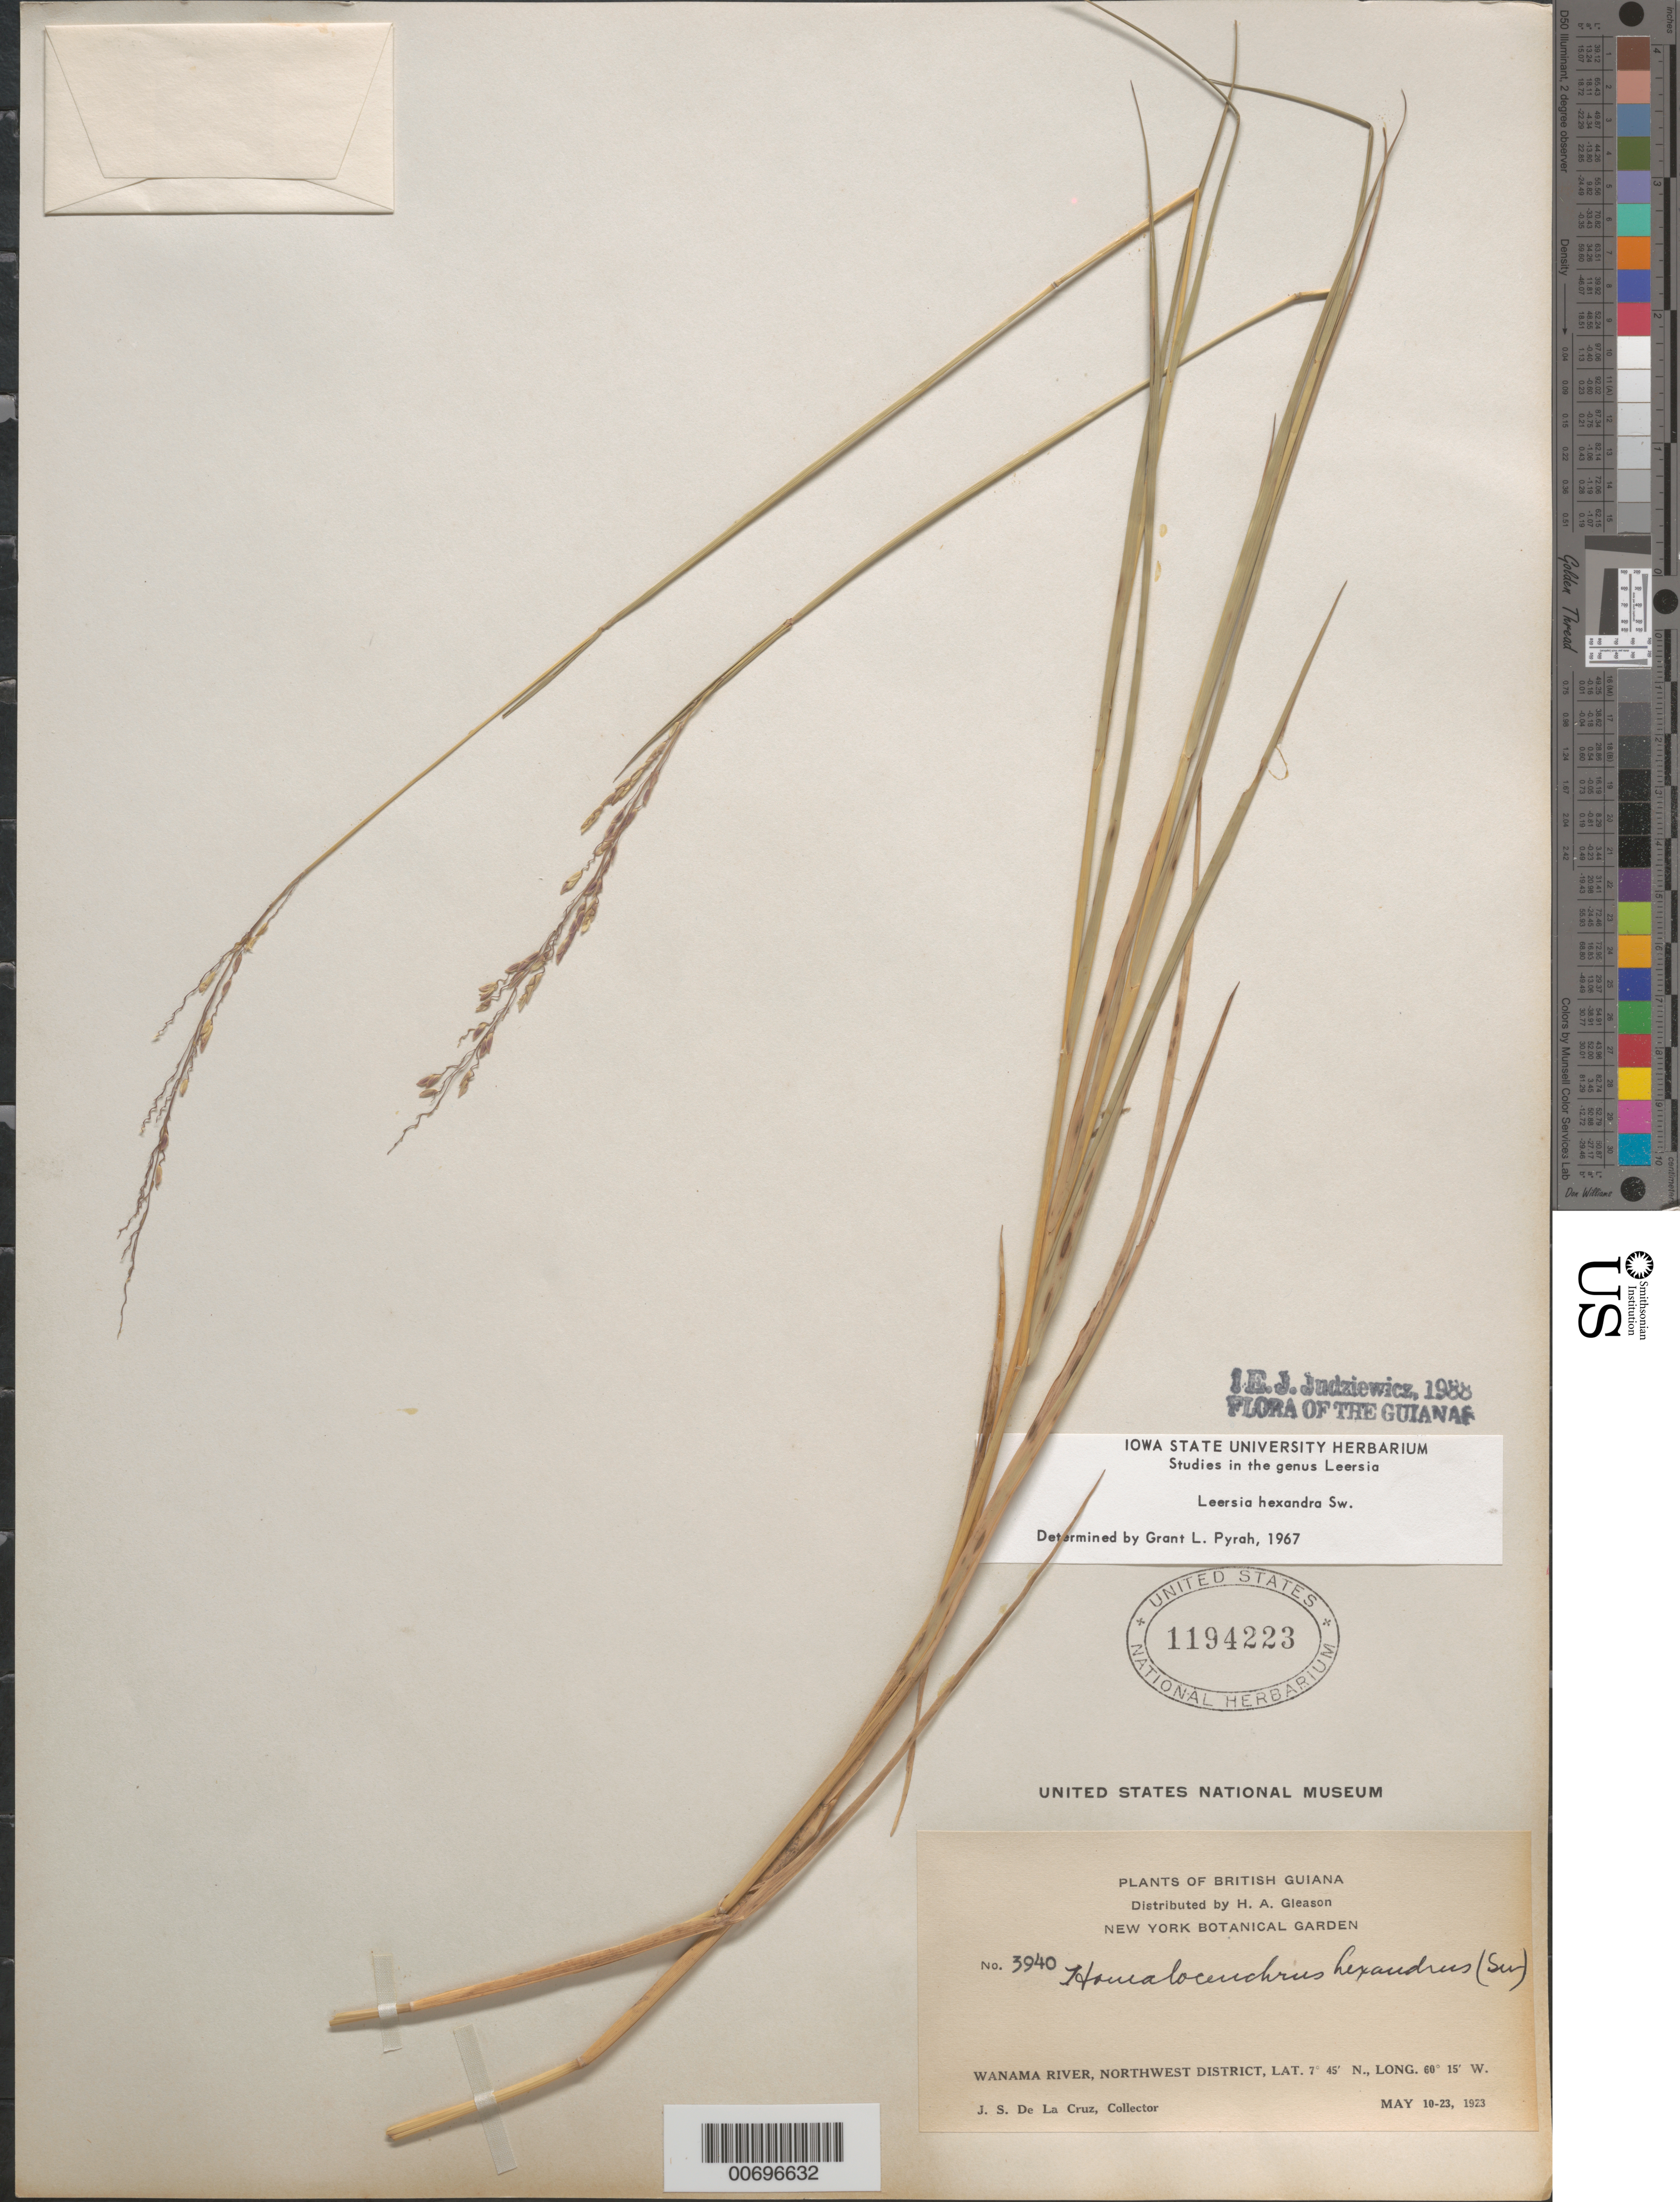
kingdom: Plantae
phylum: Tracheophyta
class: Liliopsida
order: Poales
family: Poaceae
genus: Leersia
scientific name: Leersia hexandra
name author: Sw.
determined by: Pyrah, G. L.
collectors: J. S. de la Cruz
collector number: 3940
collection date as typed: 10-May-23 to 23-May-23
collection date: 1923-05-10/1923-05-23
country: Guyana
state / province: Barima-Waini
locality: Wanama R., NW District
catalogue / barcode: US 1194223